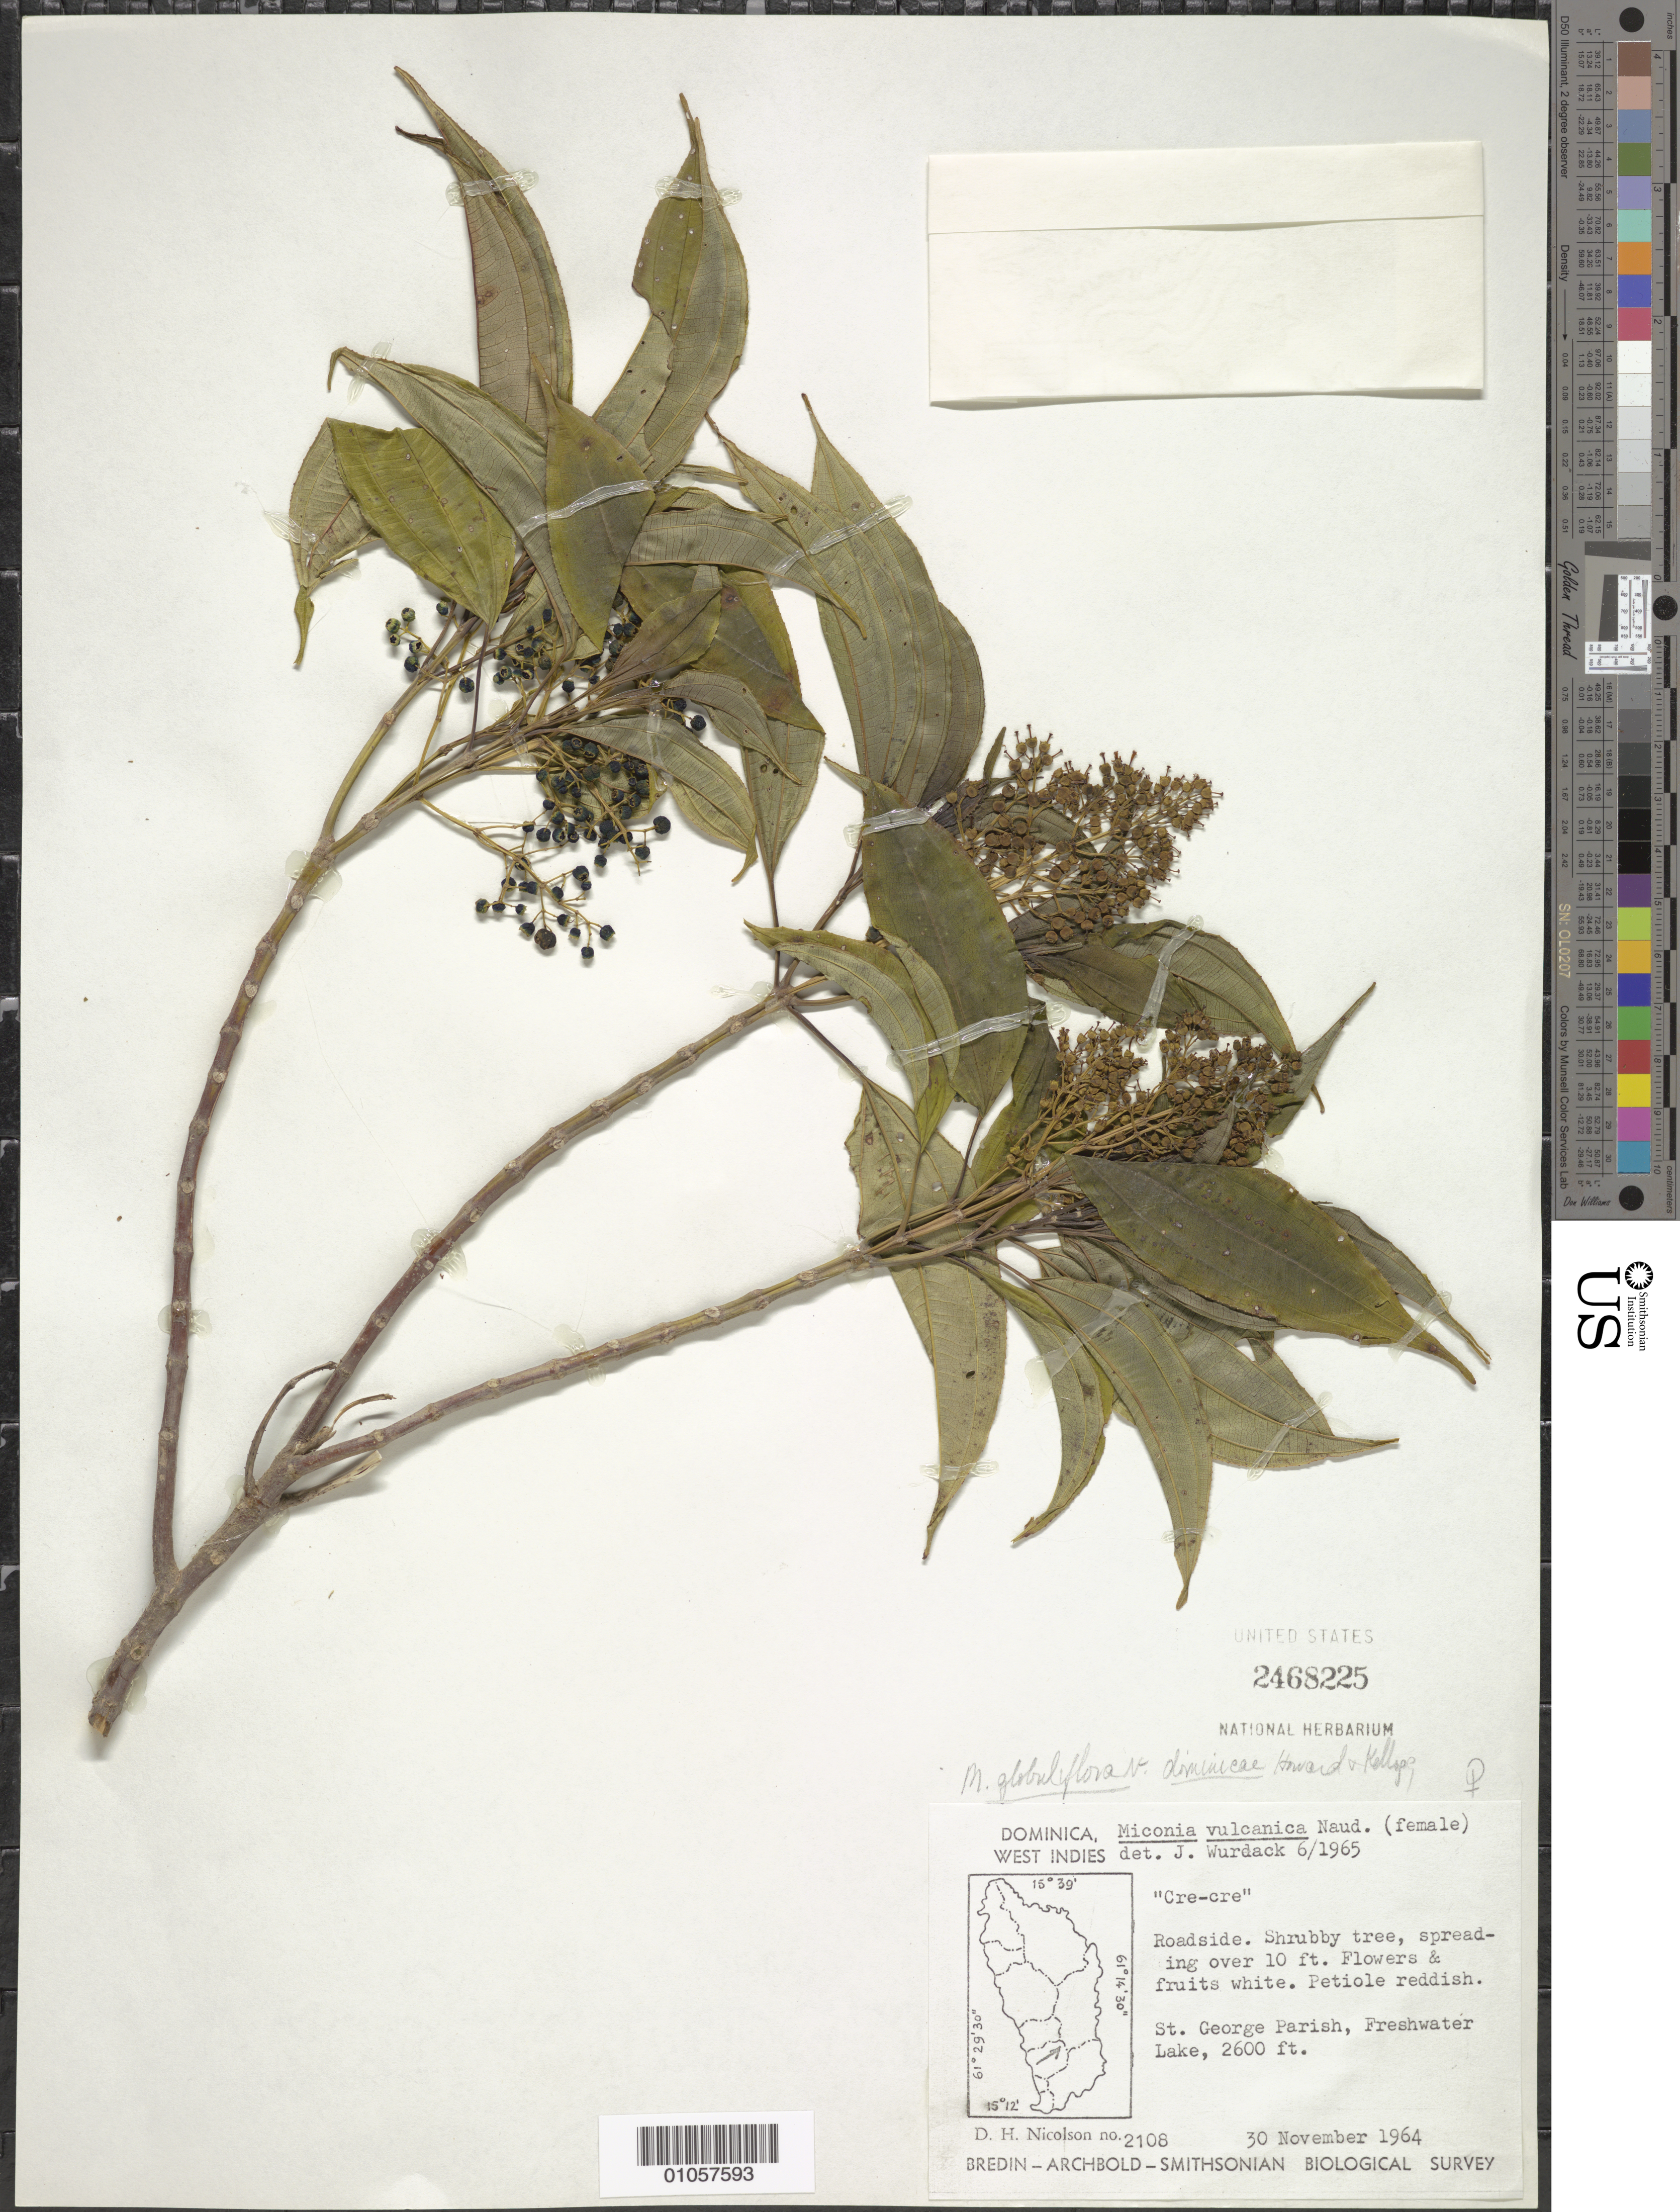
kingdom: Plantae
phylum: Tracheophyta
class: Magnoliopsida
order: Myrtales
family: Melastomataceae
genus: Miconia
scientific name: Miconia globuliflora var. dominicae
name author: R.A. Howard & E.A. Kellogg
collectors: D. H. Nicolson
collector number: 2108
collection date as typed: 30 Nov 1964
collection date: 1964-11-30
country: Dominica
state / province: St. George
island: Dominica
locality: Freshwater Lake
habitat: Roadside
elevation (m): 792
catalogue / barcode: US 2468225